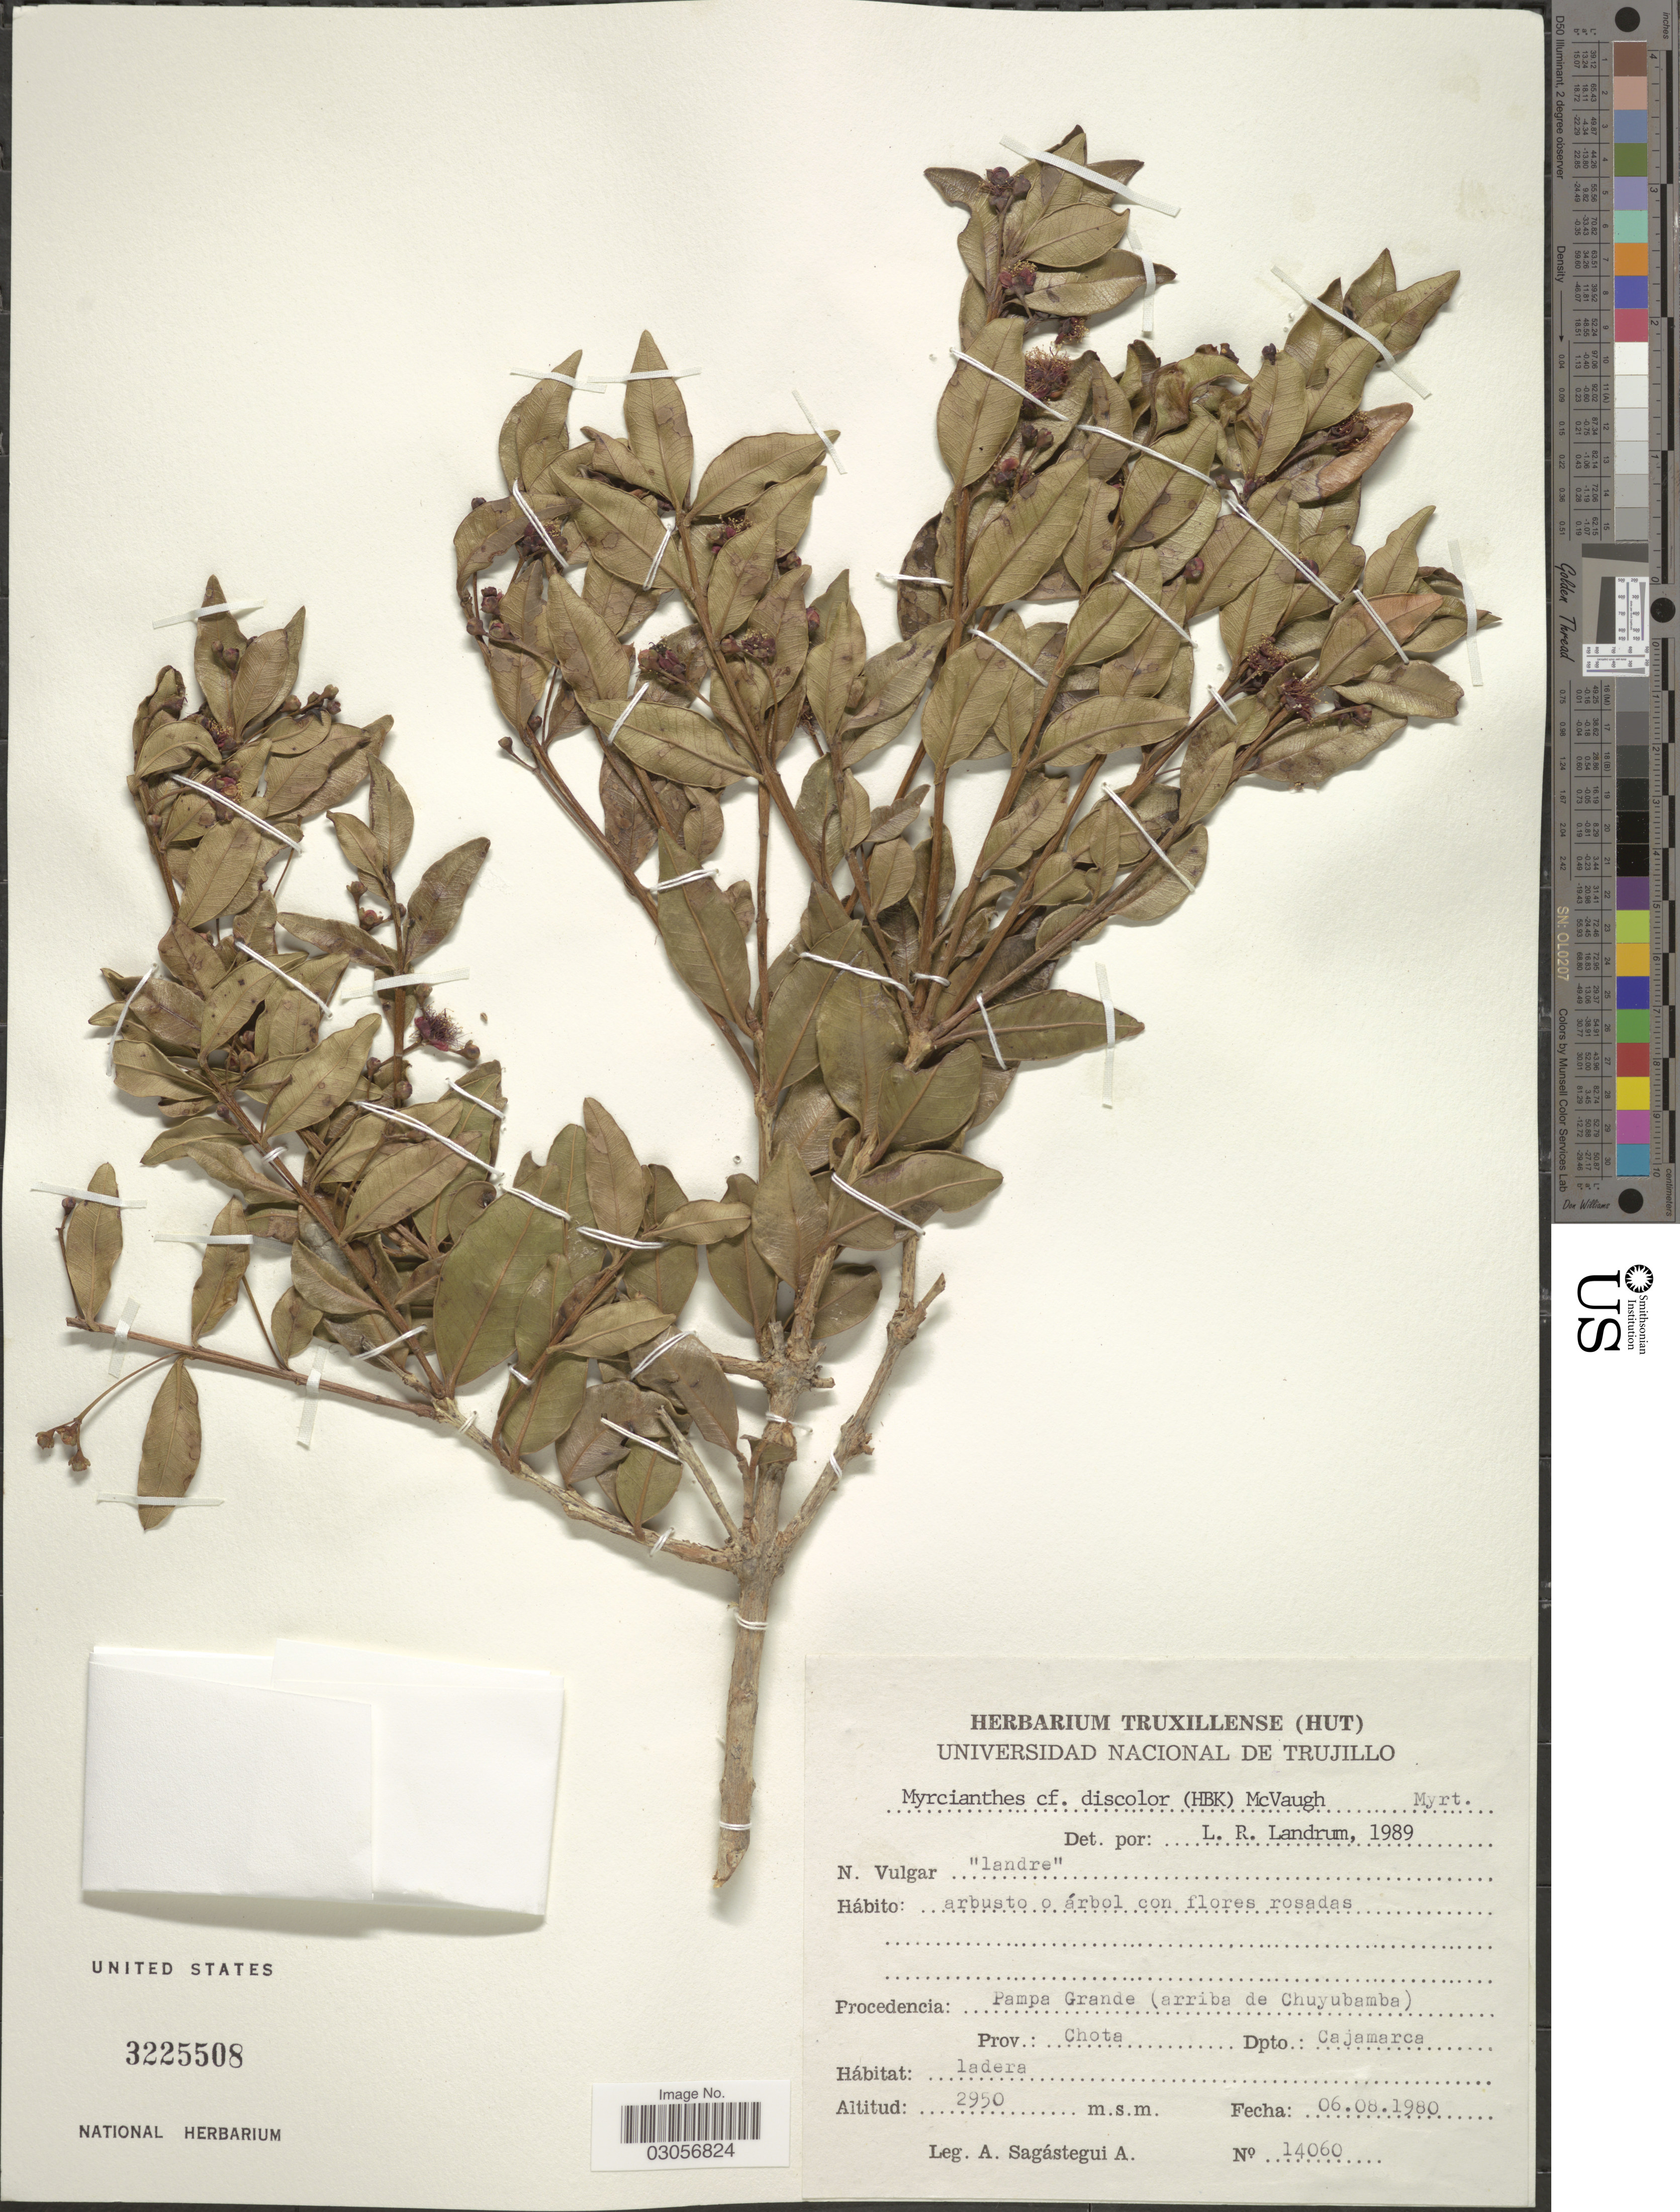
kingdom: Plantae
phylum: Tracheophyta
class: Magnoliopsida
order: Myrtales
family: Myrtaceae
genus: Myrcianthes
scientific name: Myrcianthes discolor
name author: (Kunth) McVaugh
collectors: A. Sagástegui A.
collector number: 14060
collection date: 1980-08-06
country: Peru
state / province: Cajamarca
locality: Procedencia: Pampa Grande (arriba de Chuyubamba), Prov. Chote, Dpto. Cajamarca.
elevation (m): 2950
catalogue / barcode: US 3225508